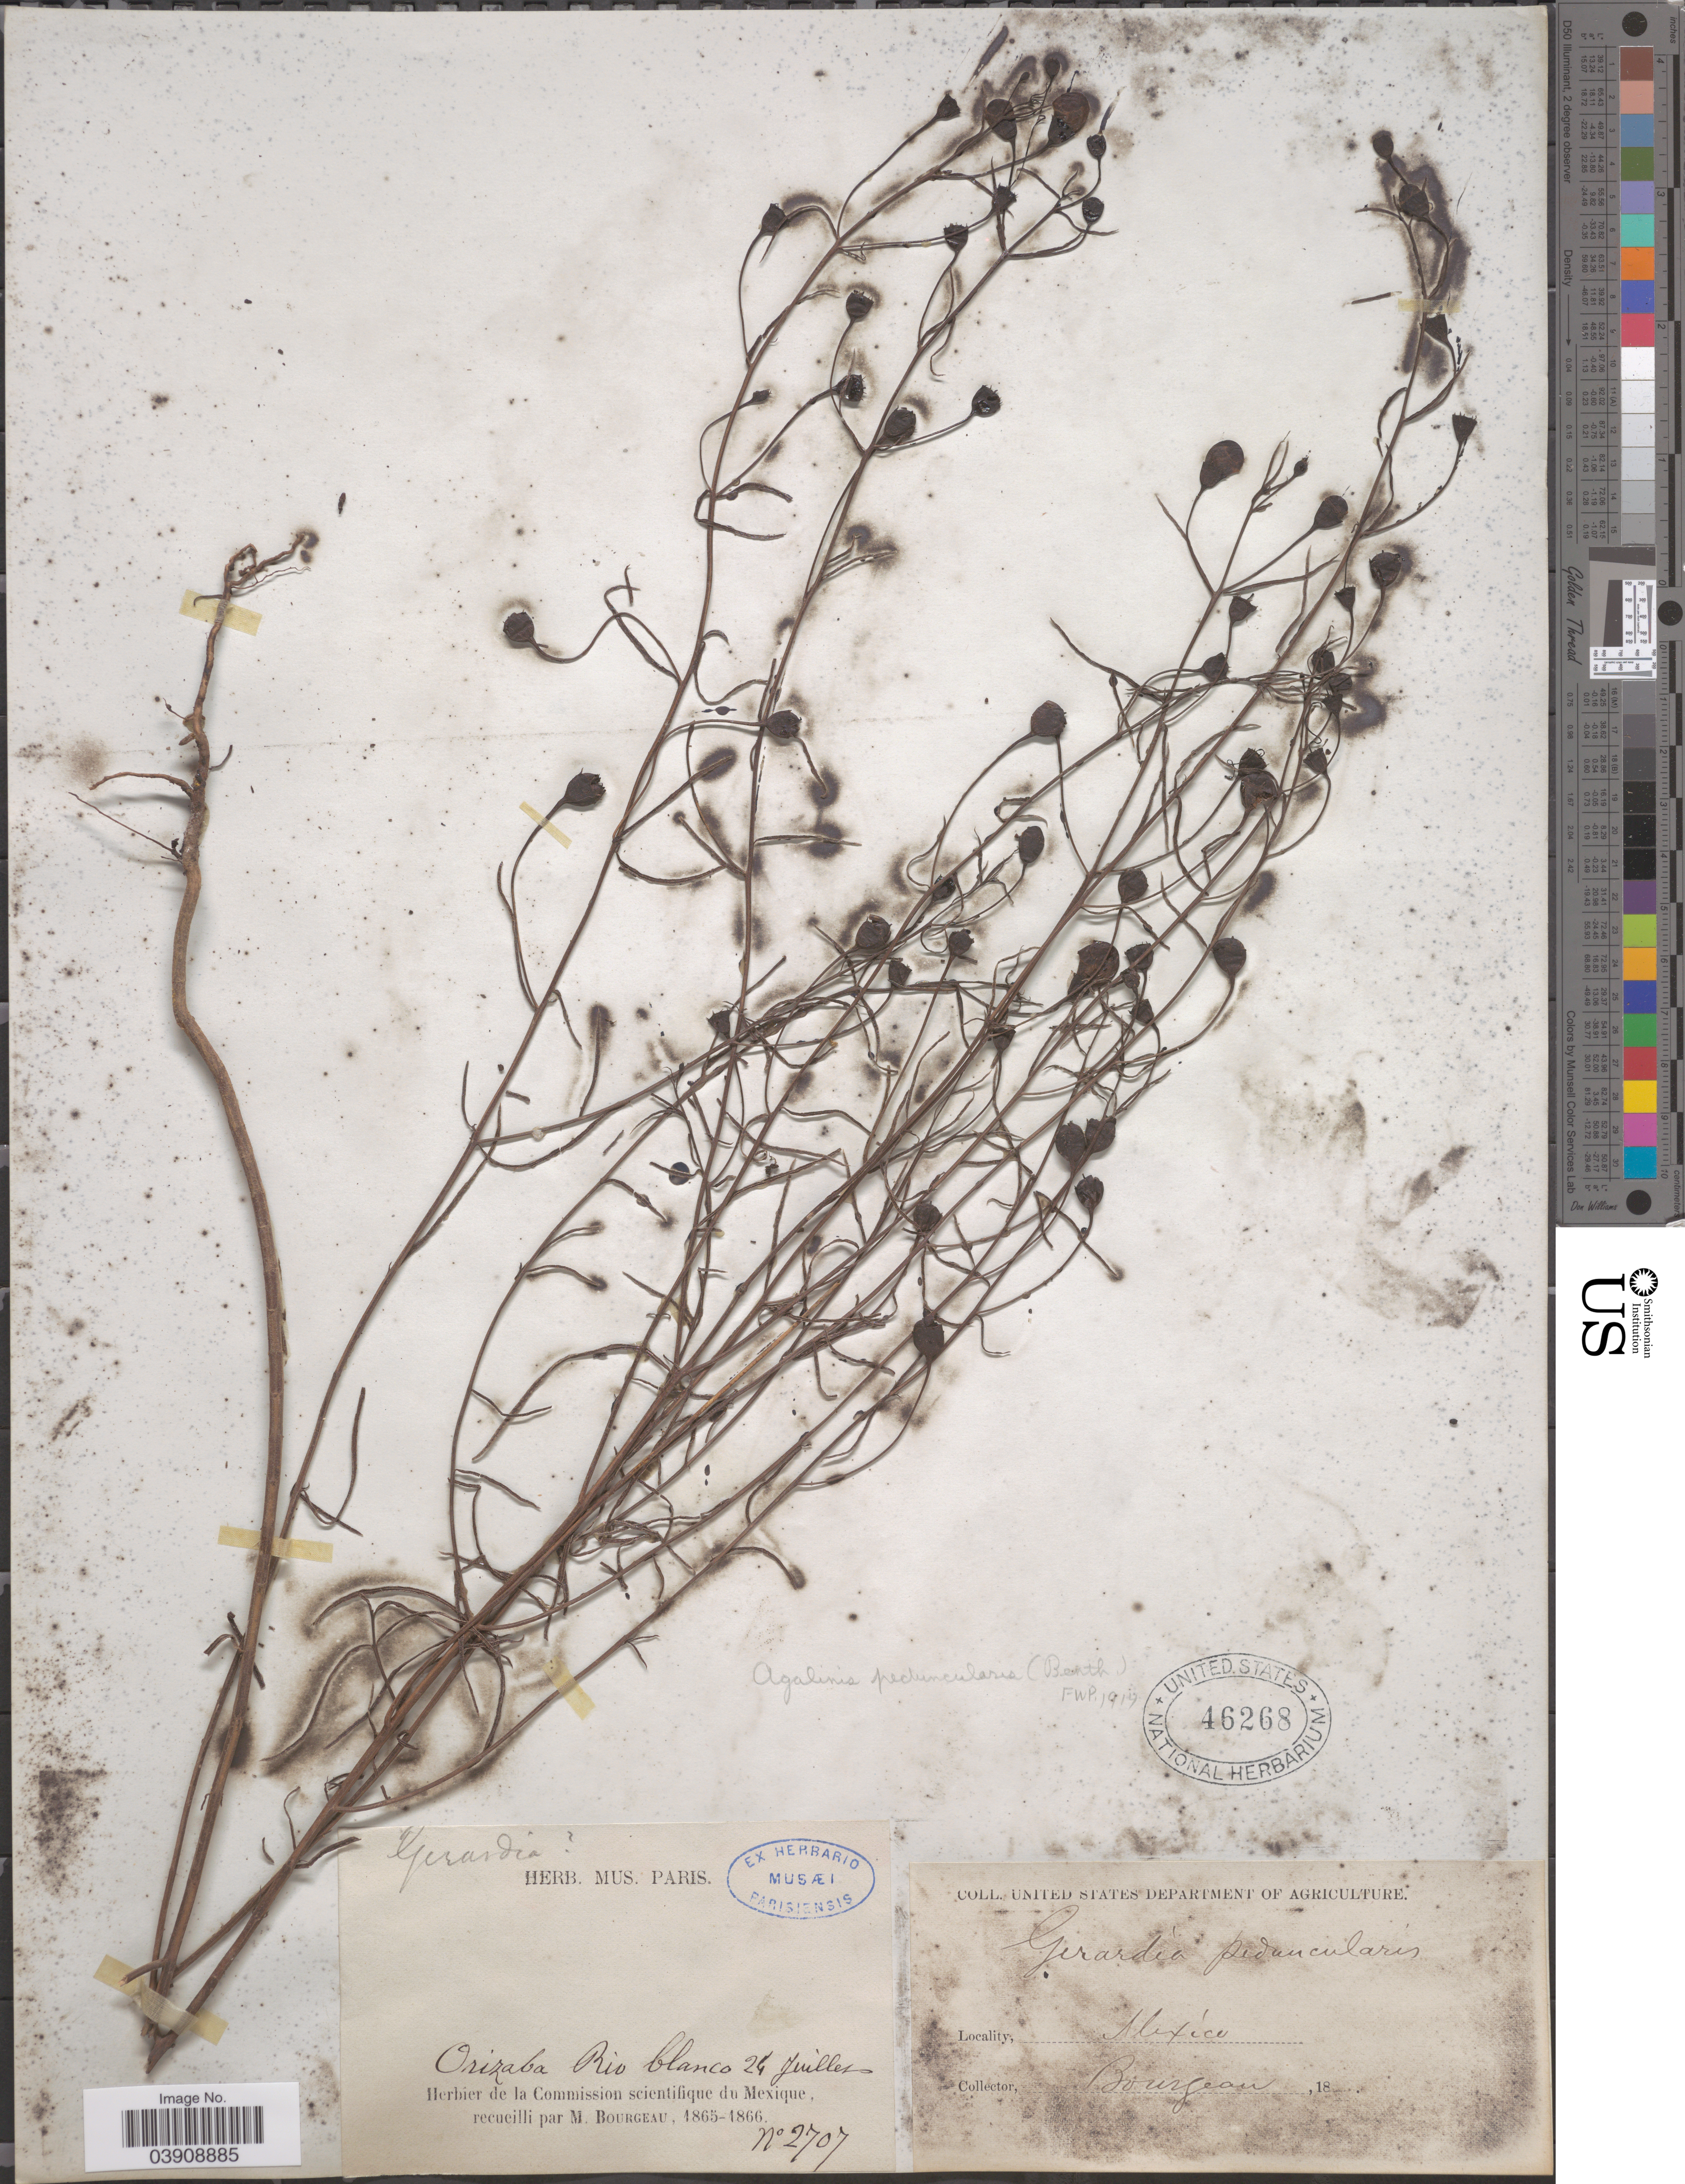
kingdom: Plantae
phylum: Tracheophyta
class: Magnoliopsida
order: Lamiales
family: Orobanchaceae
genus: Agalinis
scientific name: Agalinis peduncularis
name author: (Benth.) Pennell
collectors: M. Bourgeau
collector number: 2707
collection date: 1865-07-24/1866-07-24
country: Mexico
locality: Orizaba. Rio blanco.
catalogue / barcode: US 46268